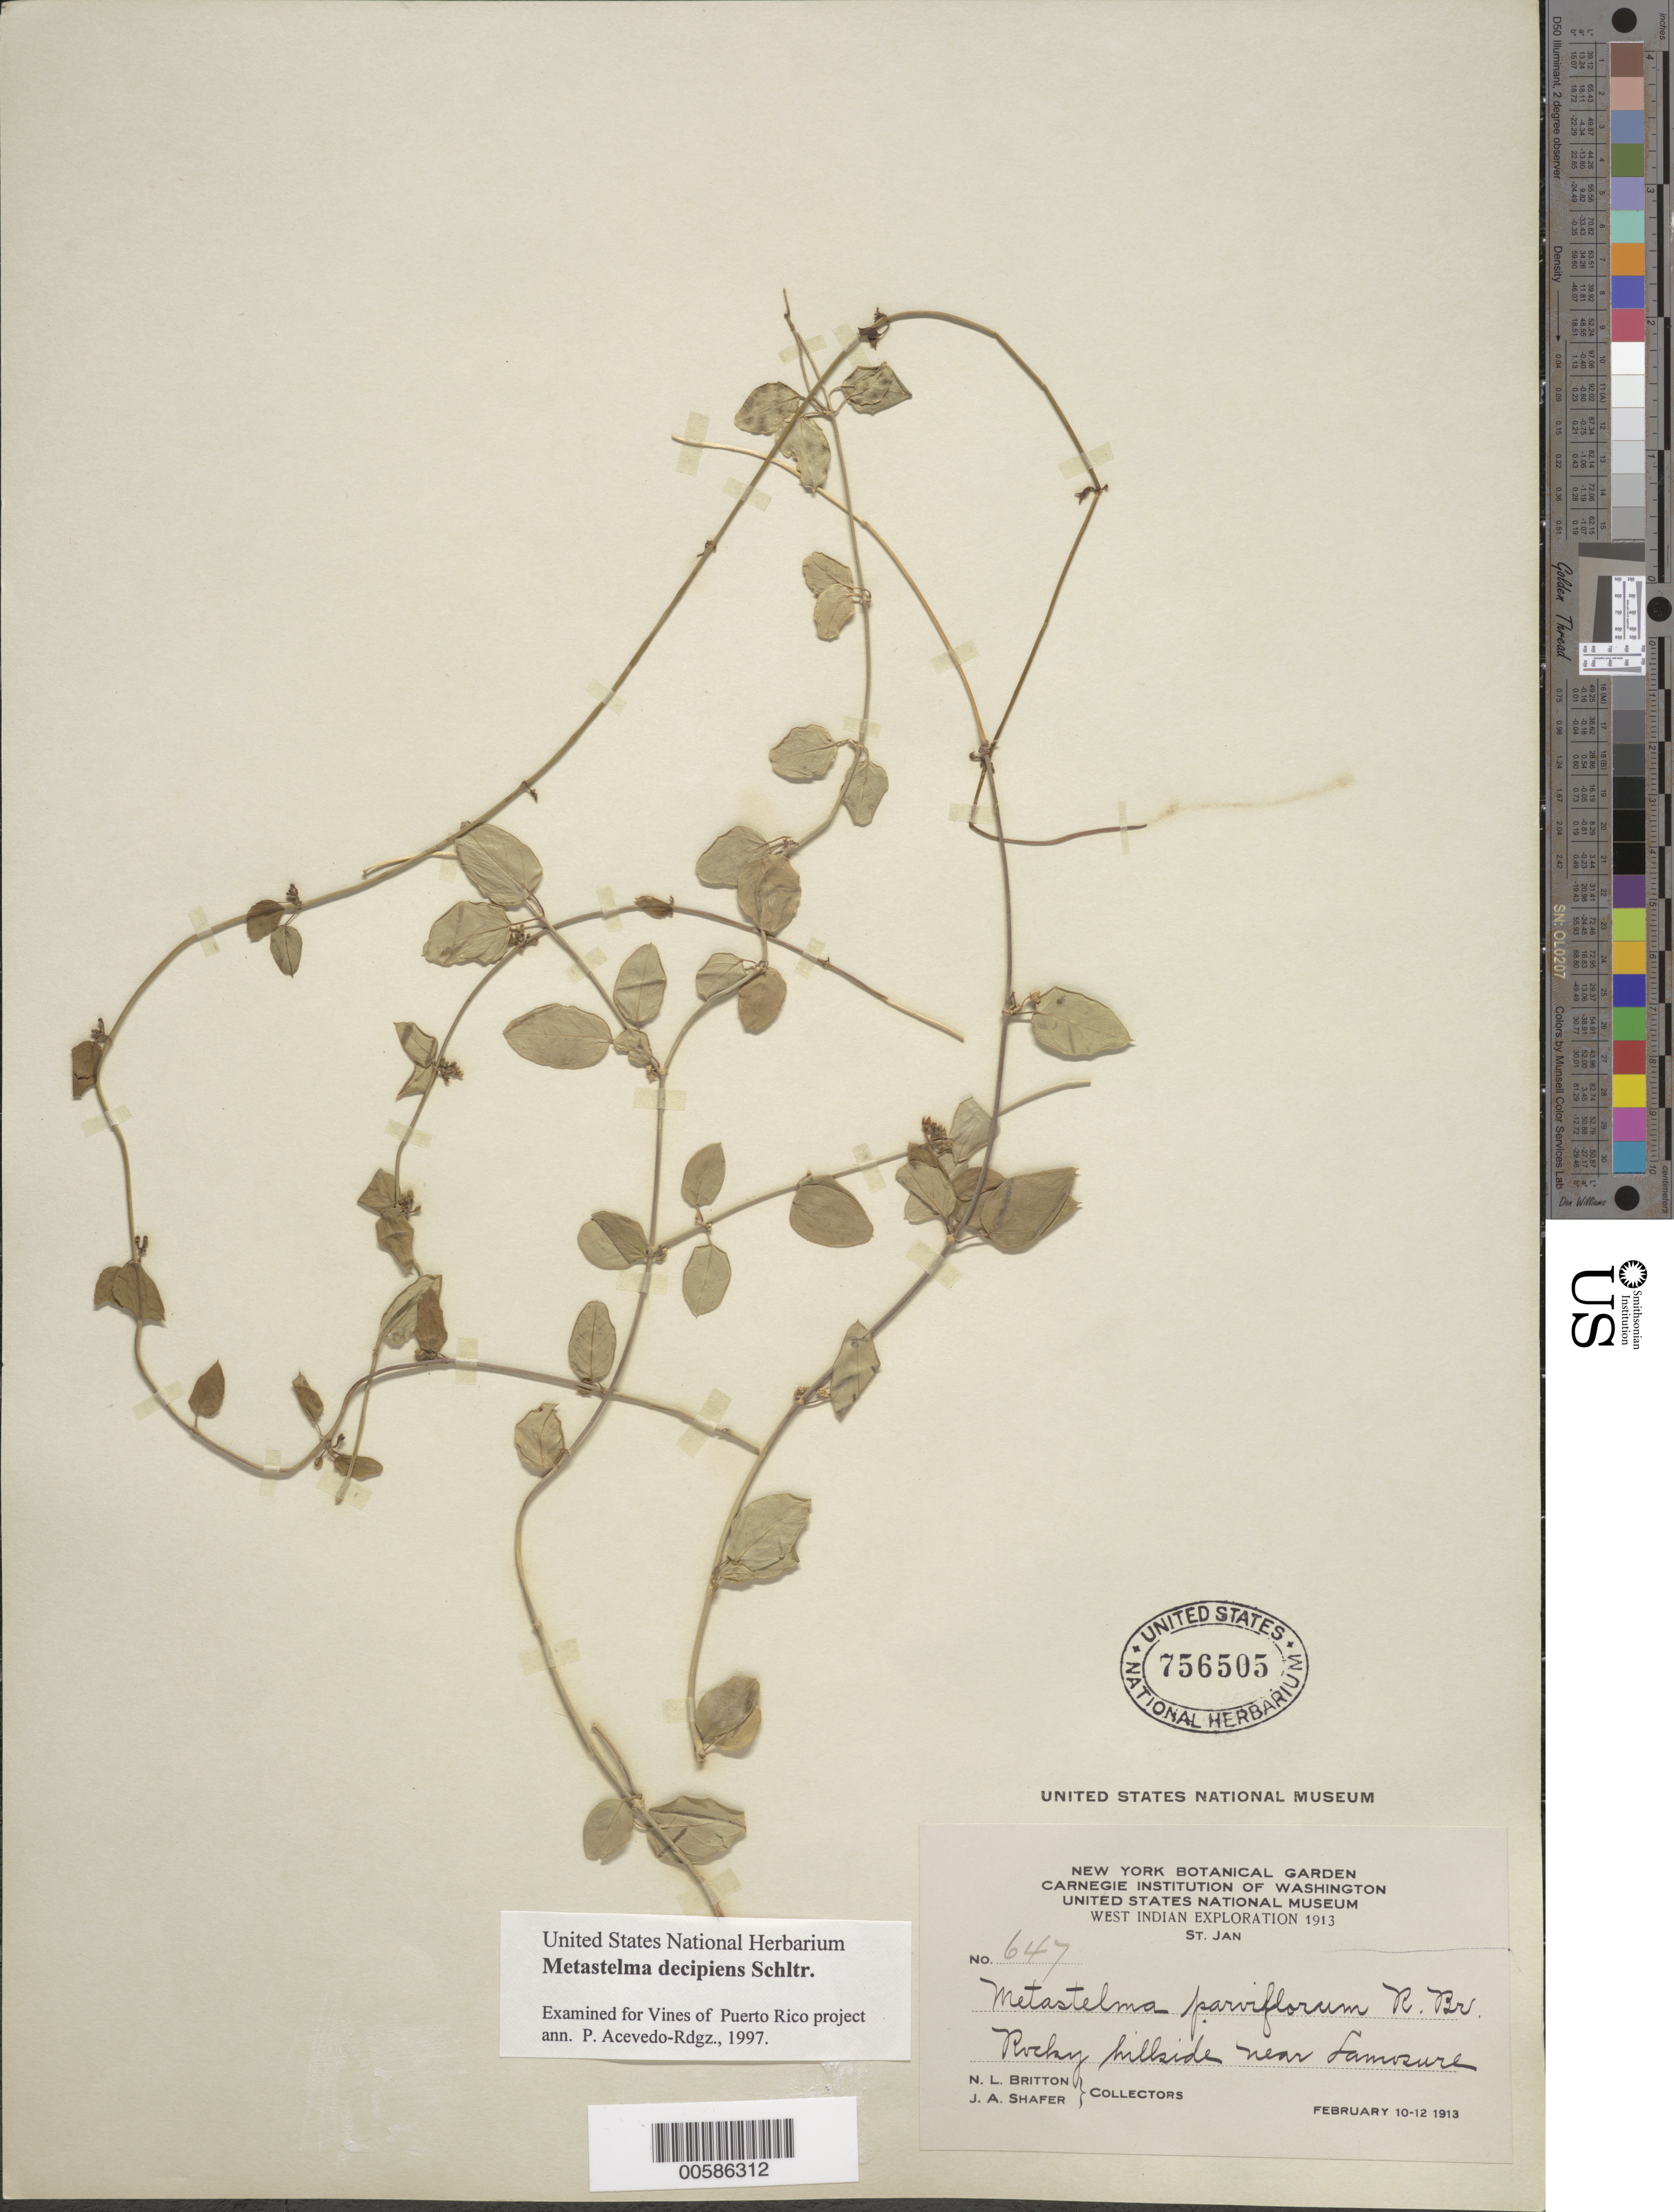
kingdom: Plantae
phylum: Tracheophyta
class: Magnoliopsida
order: Gentianales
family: Apocynaceae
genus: Metastelma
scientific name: Metastelma decipiens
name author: Schltr.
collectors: N. Britton & J. A. Shafer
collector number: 647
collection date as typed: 10 Feb 1913 to 12 Feb 1913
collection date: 1913-02-10/1913-02-12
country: U.S. Virgin Islands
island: St. John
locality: near Lamosure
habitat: rocky hillside.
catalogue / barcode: US 756505